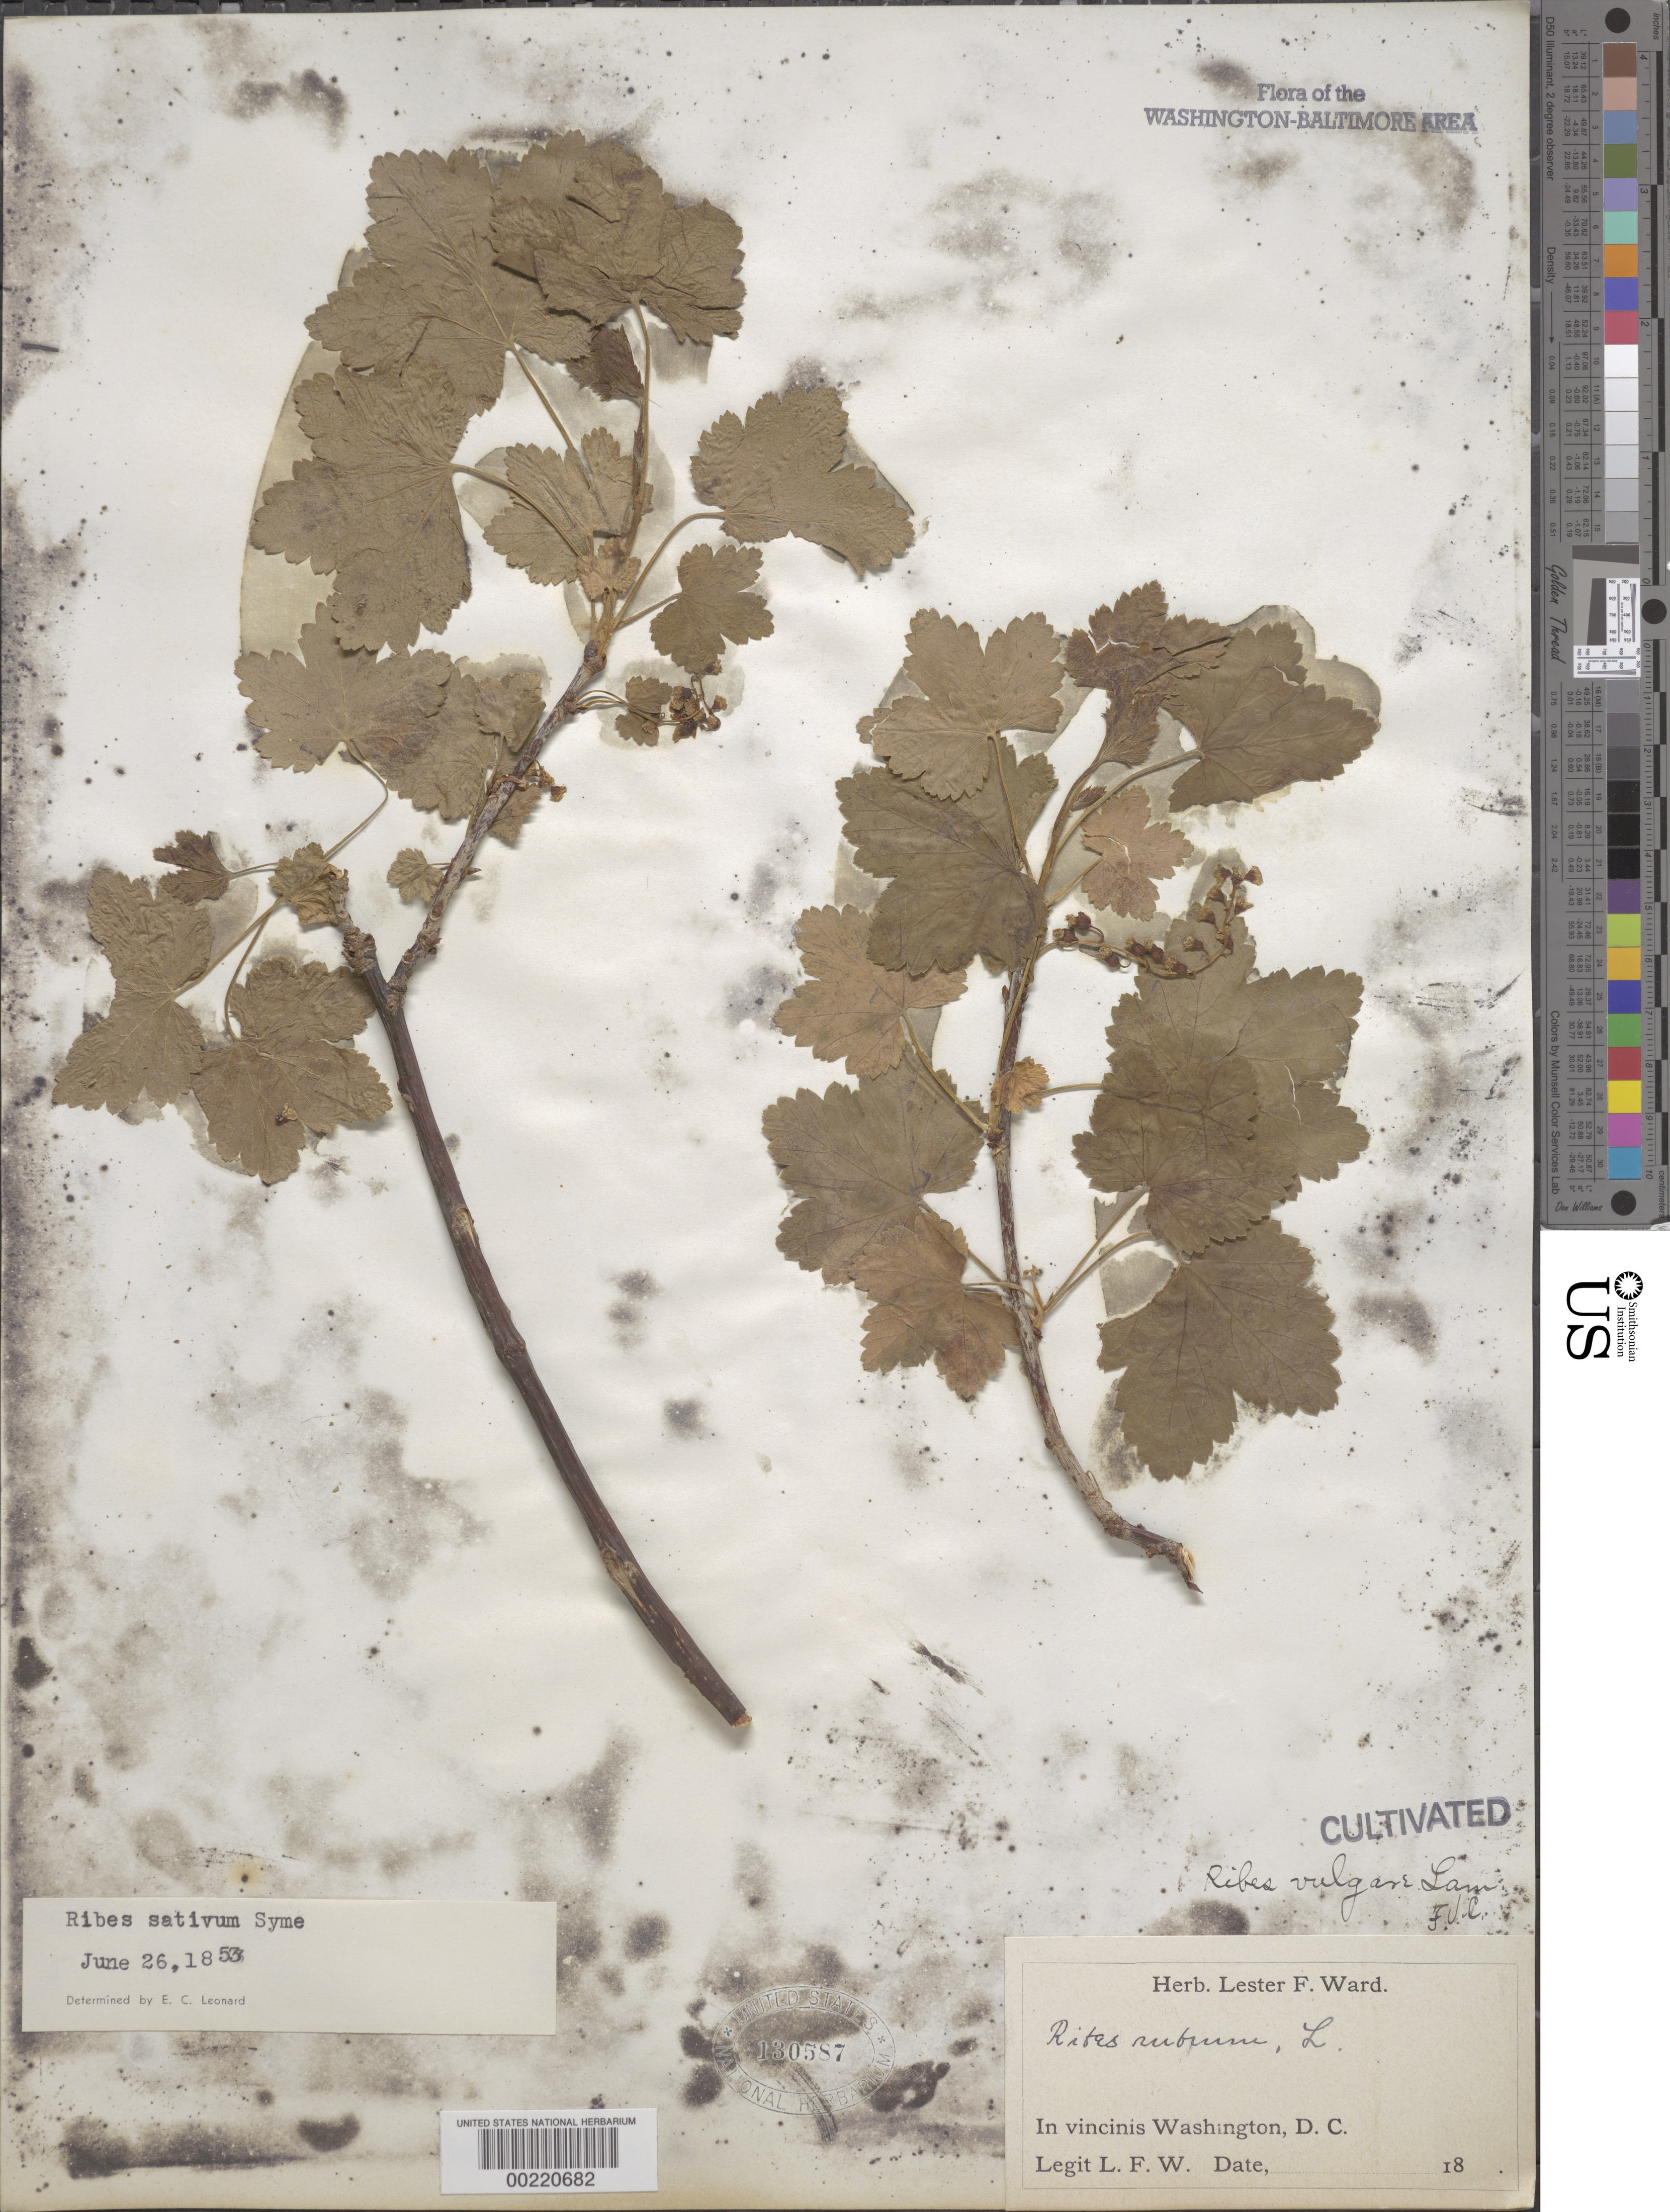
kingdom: Plantae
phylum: Tracheophyta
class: Magnoliopsida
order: Saxifragales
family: Grossulariaceae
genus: Ribes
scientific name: Ribes sativum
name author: Syme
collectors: L. F. Ward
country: United States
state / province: District of Columbia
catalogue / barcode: US 130587